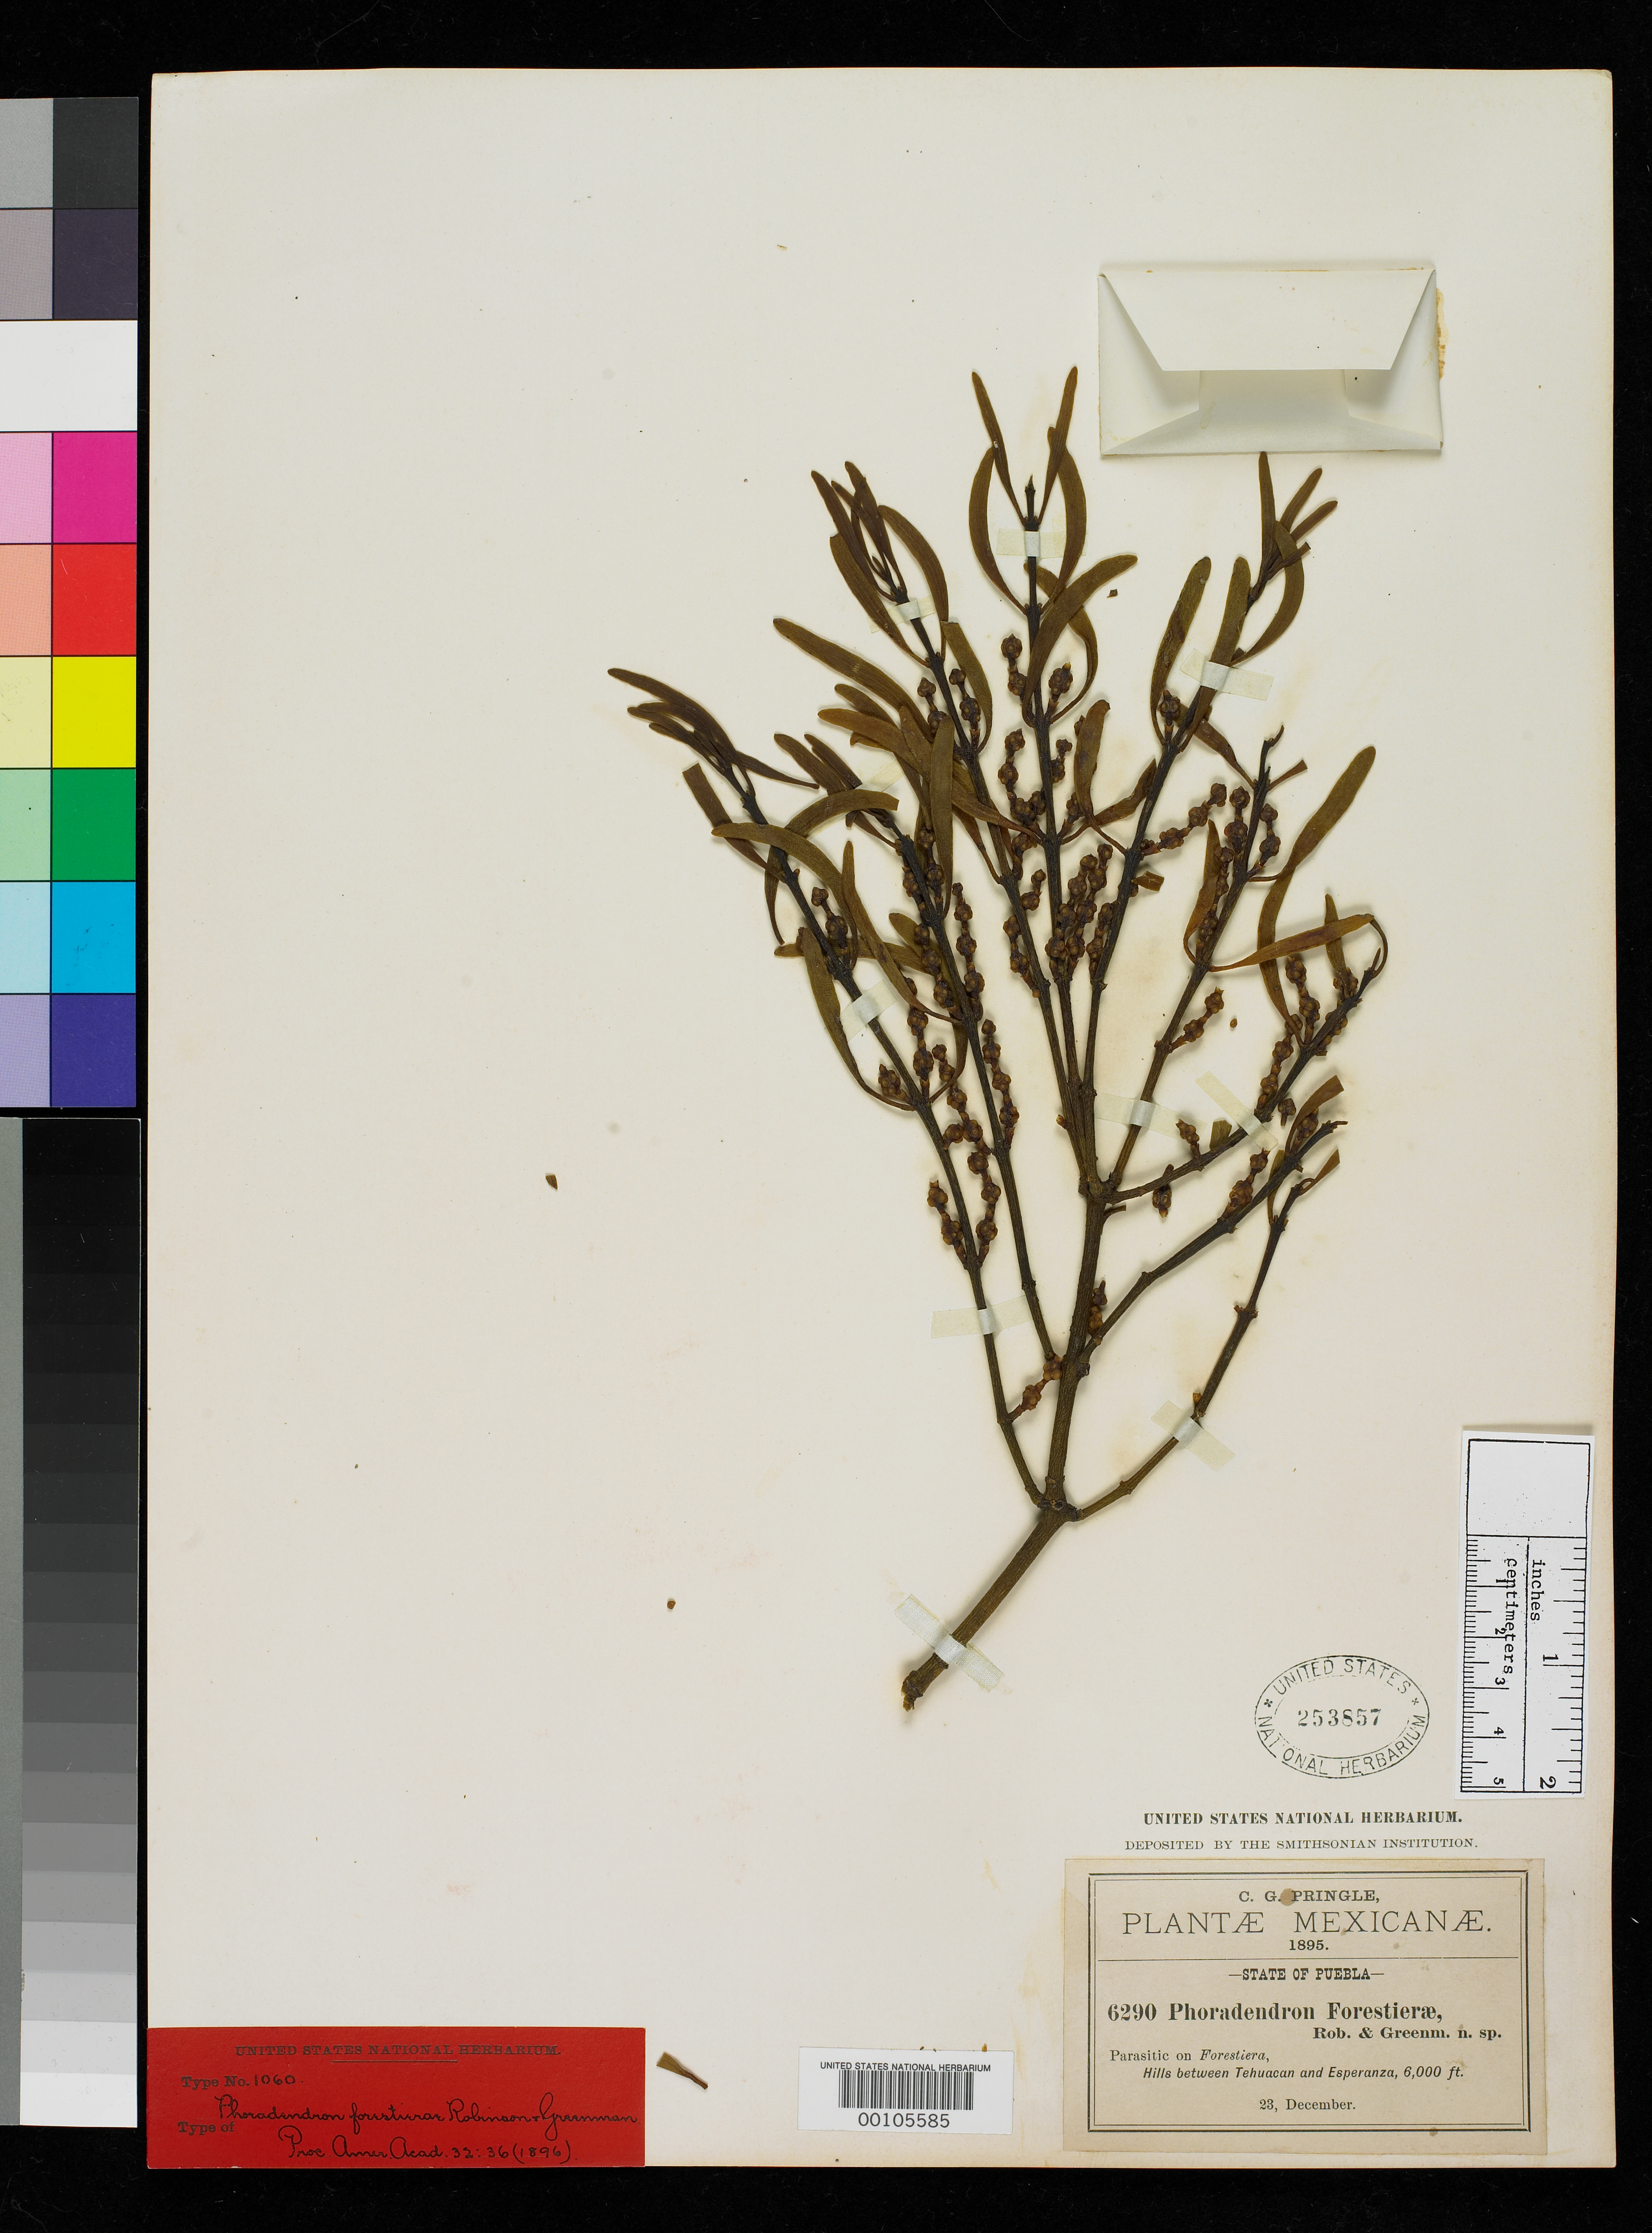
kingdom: Plantae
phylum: Tracheophyta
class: Magnoliopsida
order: Santalales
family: Viscaceae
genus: Phoradendron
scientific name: Phoradendron forestierae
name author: B.L. Rob. & Greenm.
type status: Isotype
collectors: C. G. Pringle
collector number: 6290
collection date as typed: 23 Dec 1895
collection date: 1895-12-23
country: Mexico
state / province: Puebla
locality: Hills between Tehuacan and Esperanza.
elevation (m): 1829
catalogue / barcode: US 253857